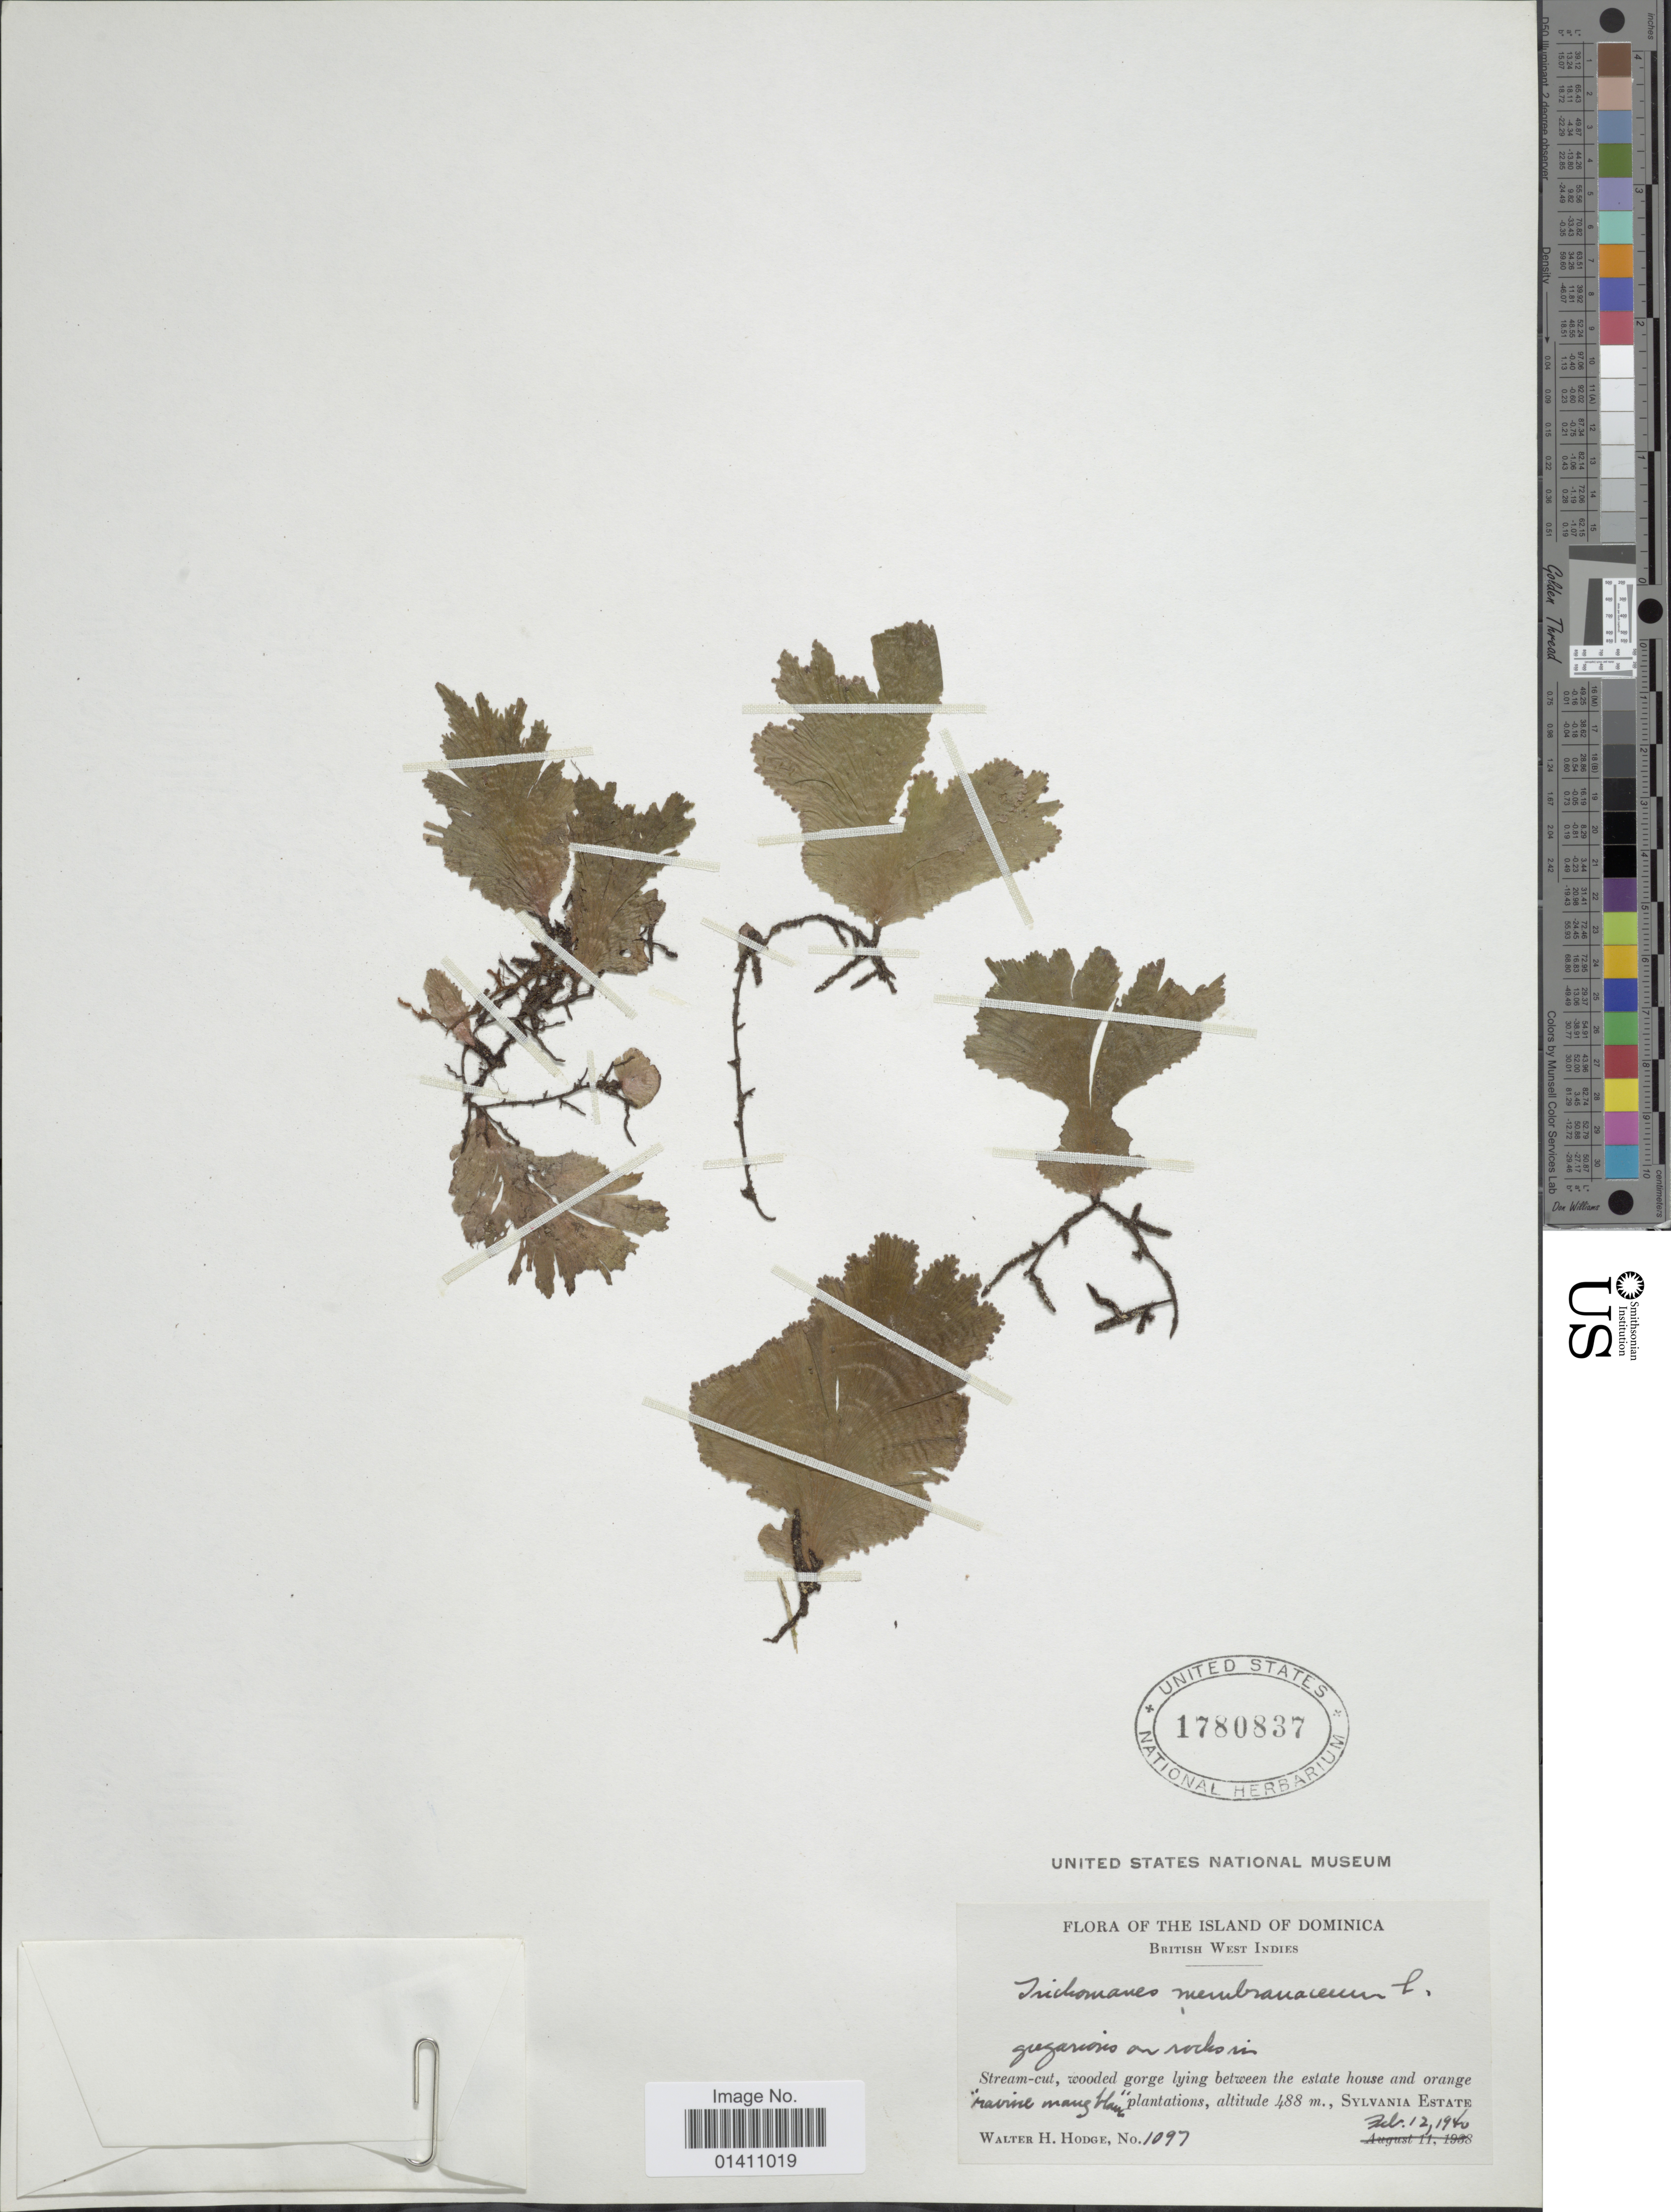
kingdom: Plantae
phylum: Tracheophyta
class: Polypodiopsida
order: Hymenophyllales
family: Hymenophyllaceae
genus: Didymoglossum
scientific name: Didymoglossum membranaceum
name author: (L.) Vareschi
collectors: W. Hodge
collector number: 1097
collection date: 1960-02-12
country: Dominica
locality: British West Indies. Sylvania Estate.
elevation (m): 488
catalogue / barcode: US 1780837